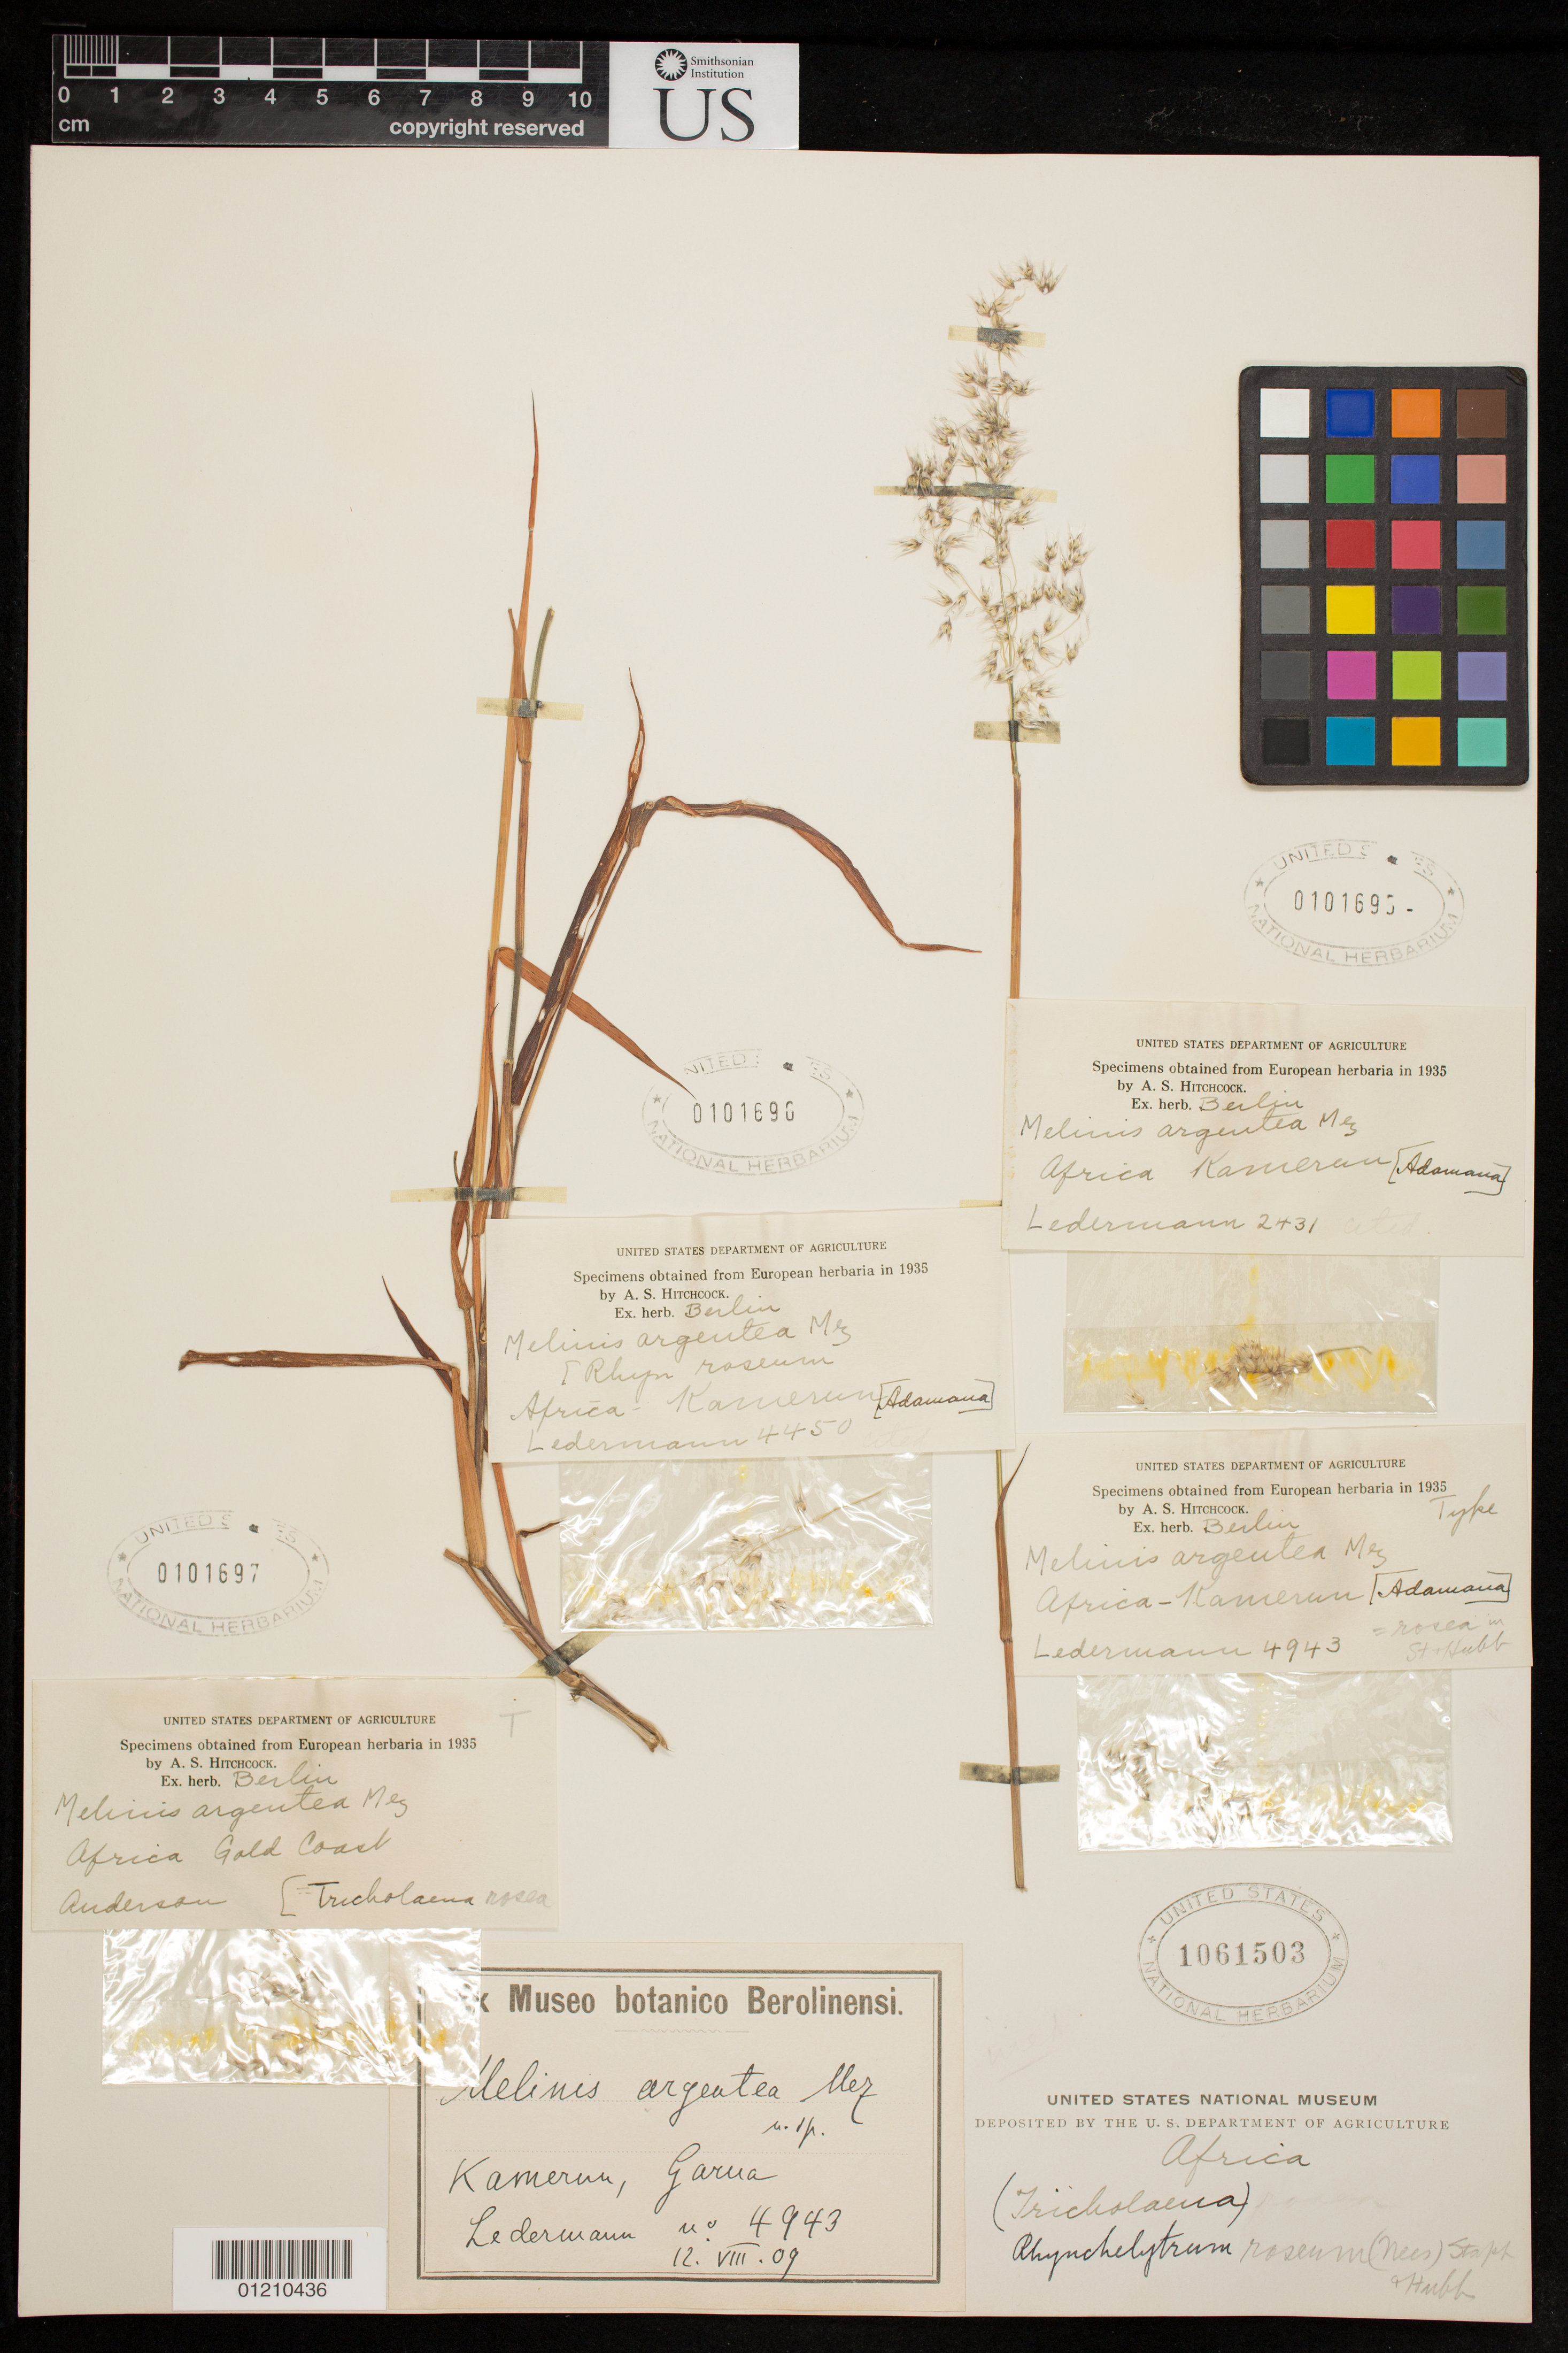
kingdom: Plantae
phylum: Tracheophyta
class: Liliopsida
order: Poales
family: Poaceae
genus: Melinis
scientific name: Melinis argentea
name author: Mez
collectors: C. Ledermann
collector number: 4450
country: Cameroon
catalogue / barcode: US 101696-2